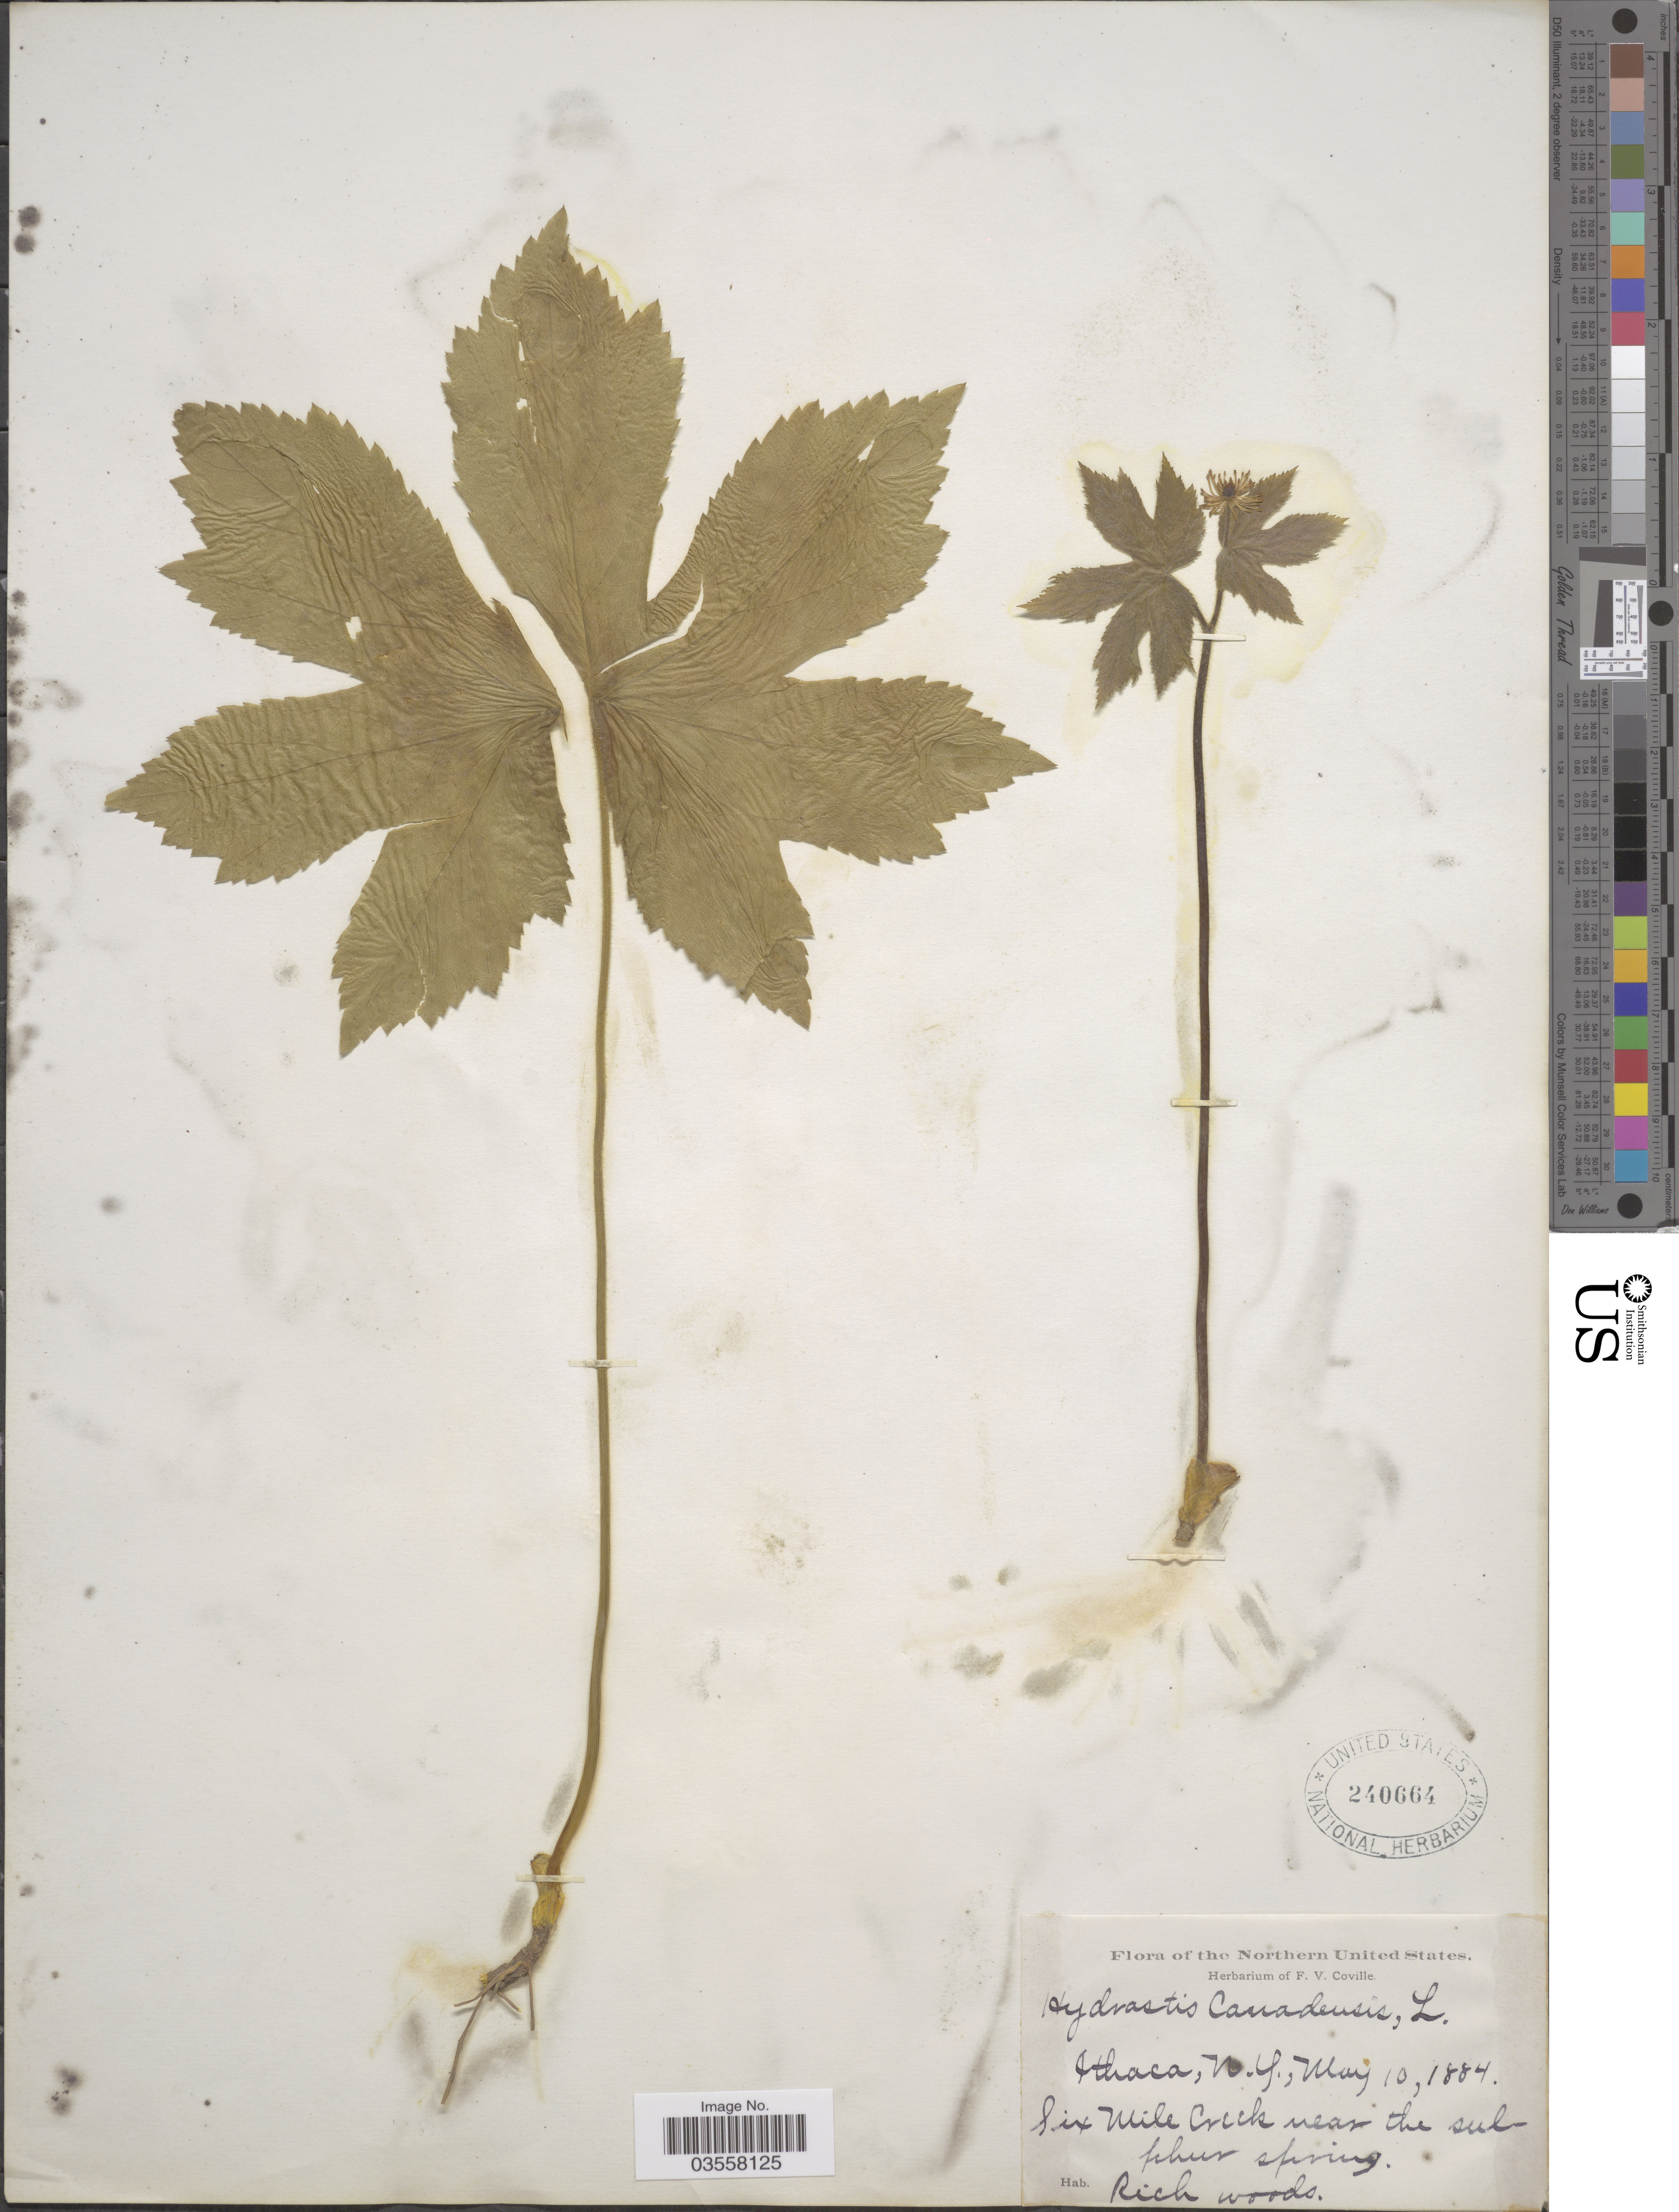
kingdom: Plantae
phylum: Tracheophyta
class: Magnoliopsida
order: Ranunculales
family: Ranunculaceae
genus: Hydrastis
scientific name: Hydrastis canadensis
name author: L.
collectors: ex herb. F. V. Coville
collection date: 1884-05-10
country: United States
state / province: New York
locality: Northern United States. Ithaca. Six Mile Creek near the sulphur spring.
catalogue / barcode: US 240664